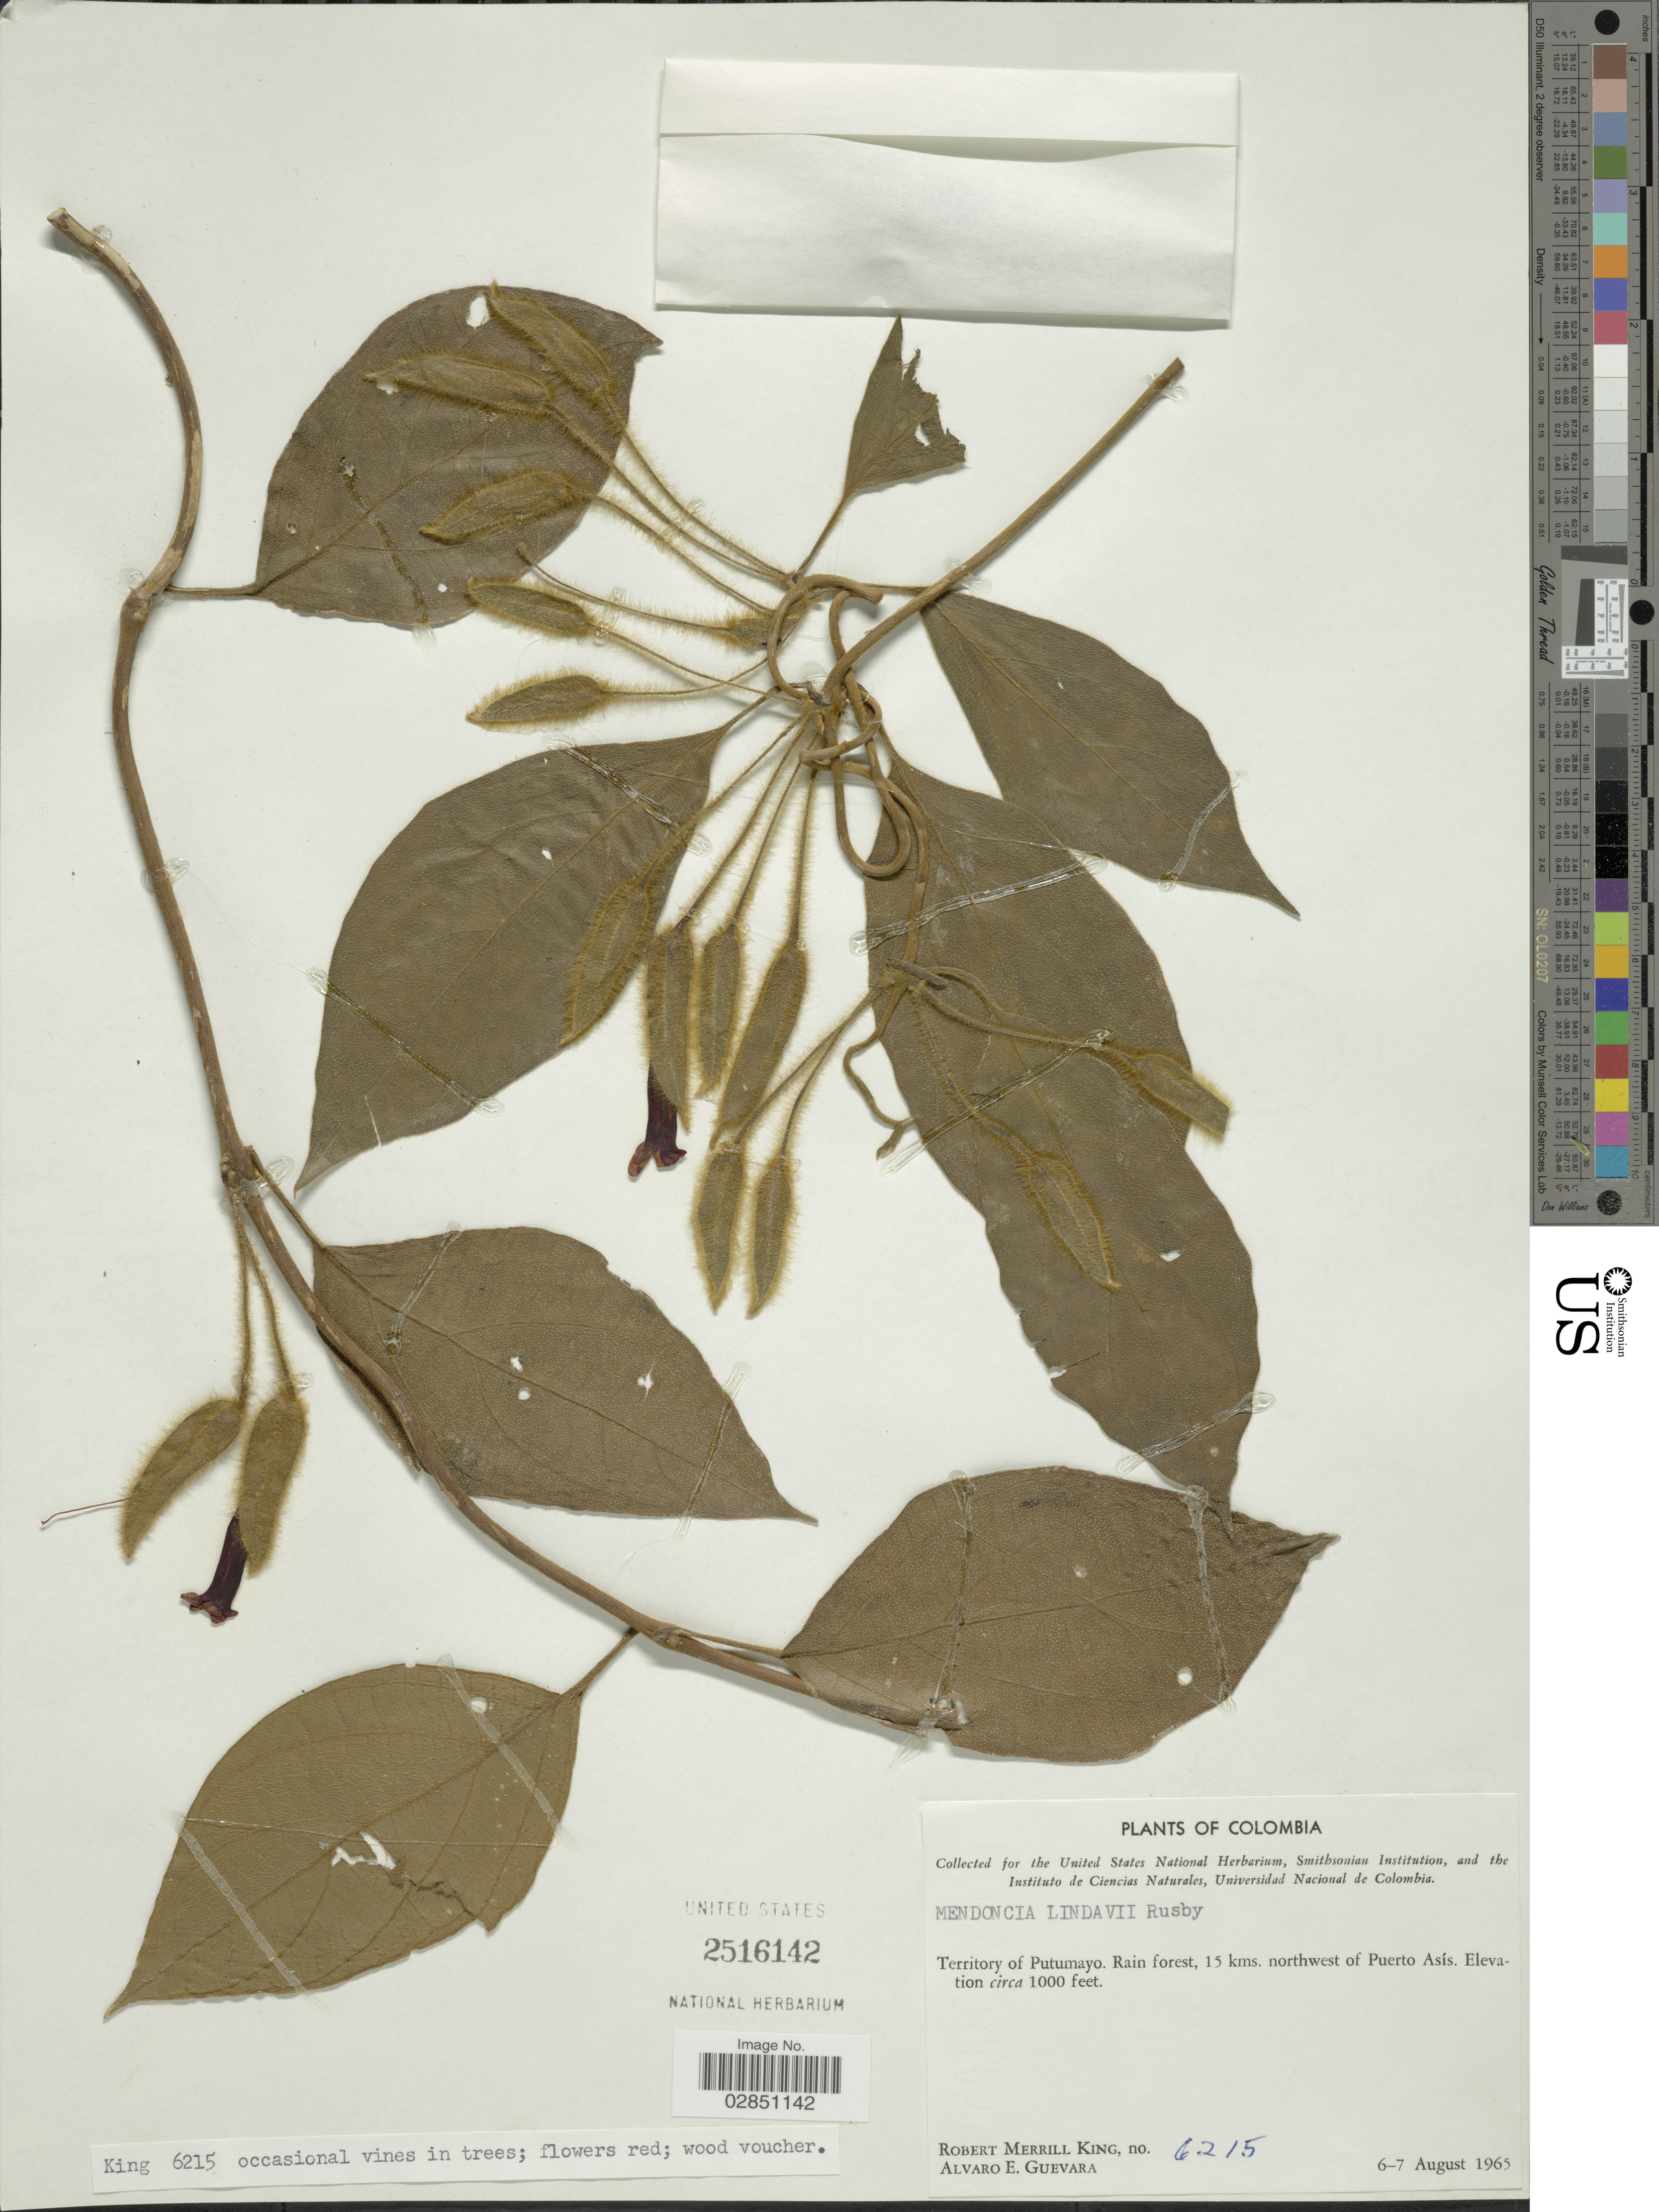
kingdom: Plantae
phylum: Tracheophyta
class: Magnoliopsida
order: Lamiales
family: Acanthaceae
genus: Mendoncia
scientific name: Mendoncia lindavii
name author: Rusby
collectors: R. M. King & A. E. Guevara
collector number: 6215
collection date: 1965-08-06/1965-08-07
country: Colombia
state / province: Putumayo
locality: Territory of Putumayo. Rain forest, 15 kms. northwest of Puerto Asís.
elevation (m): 305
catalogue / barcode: US 2516142